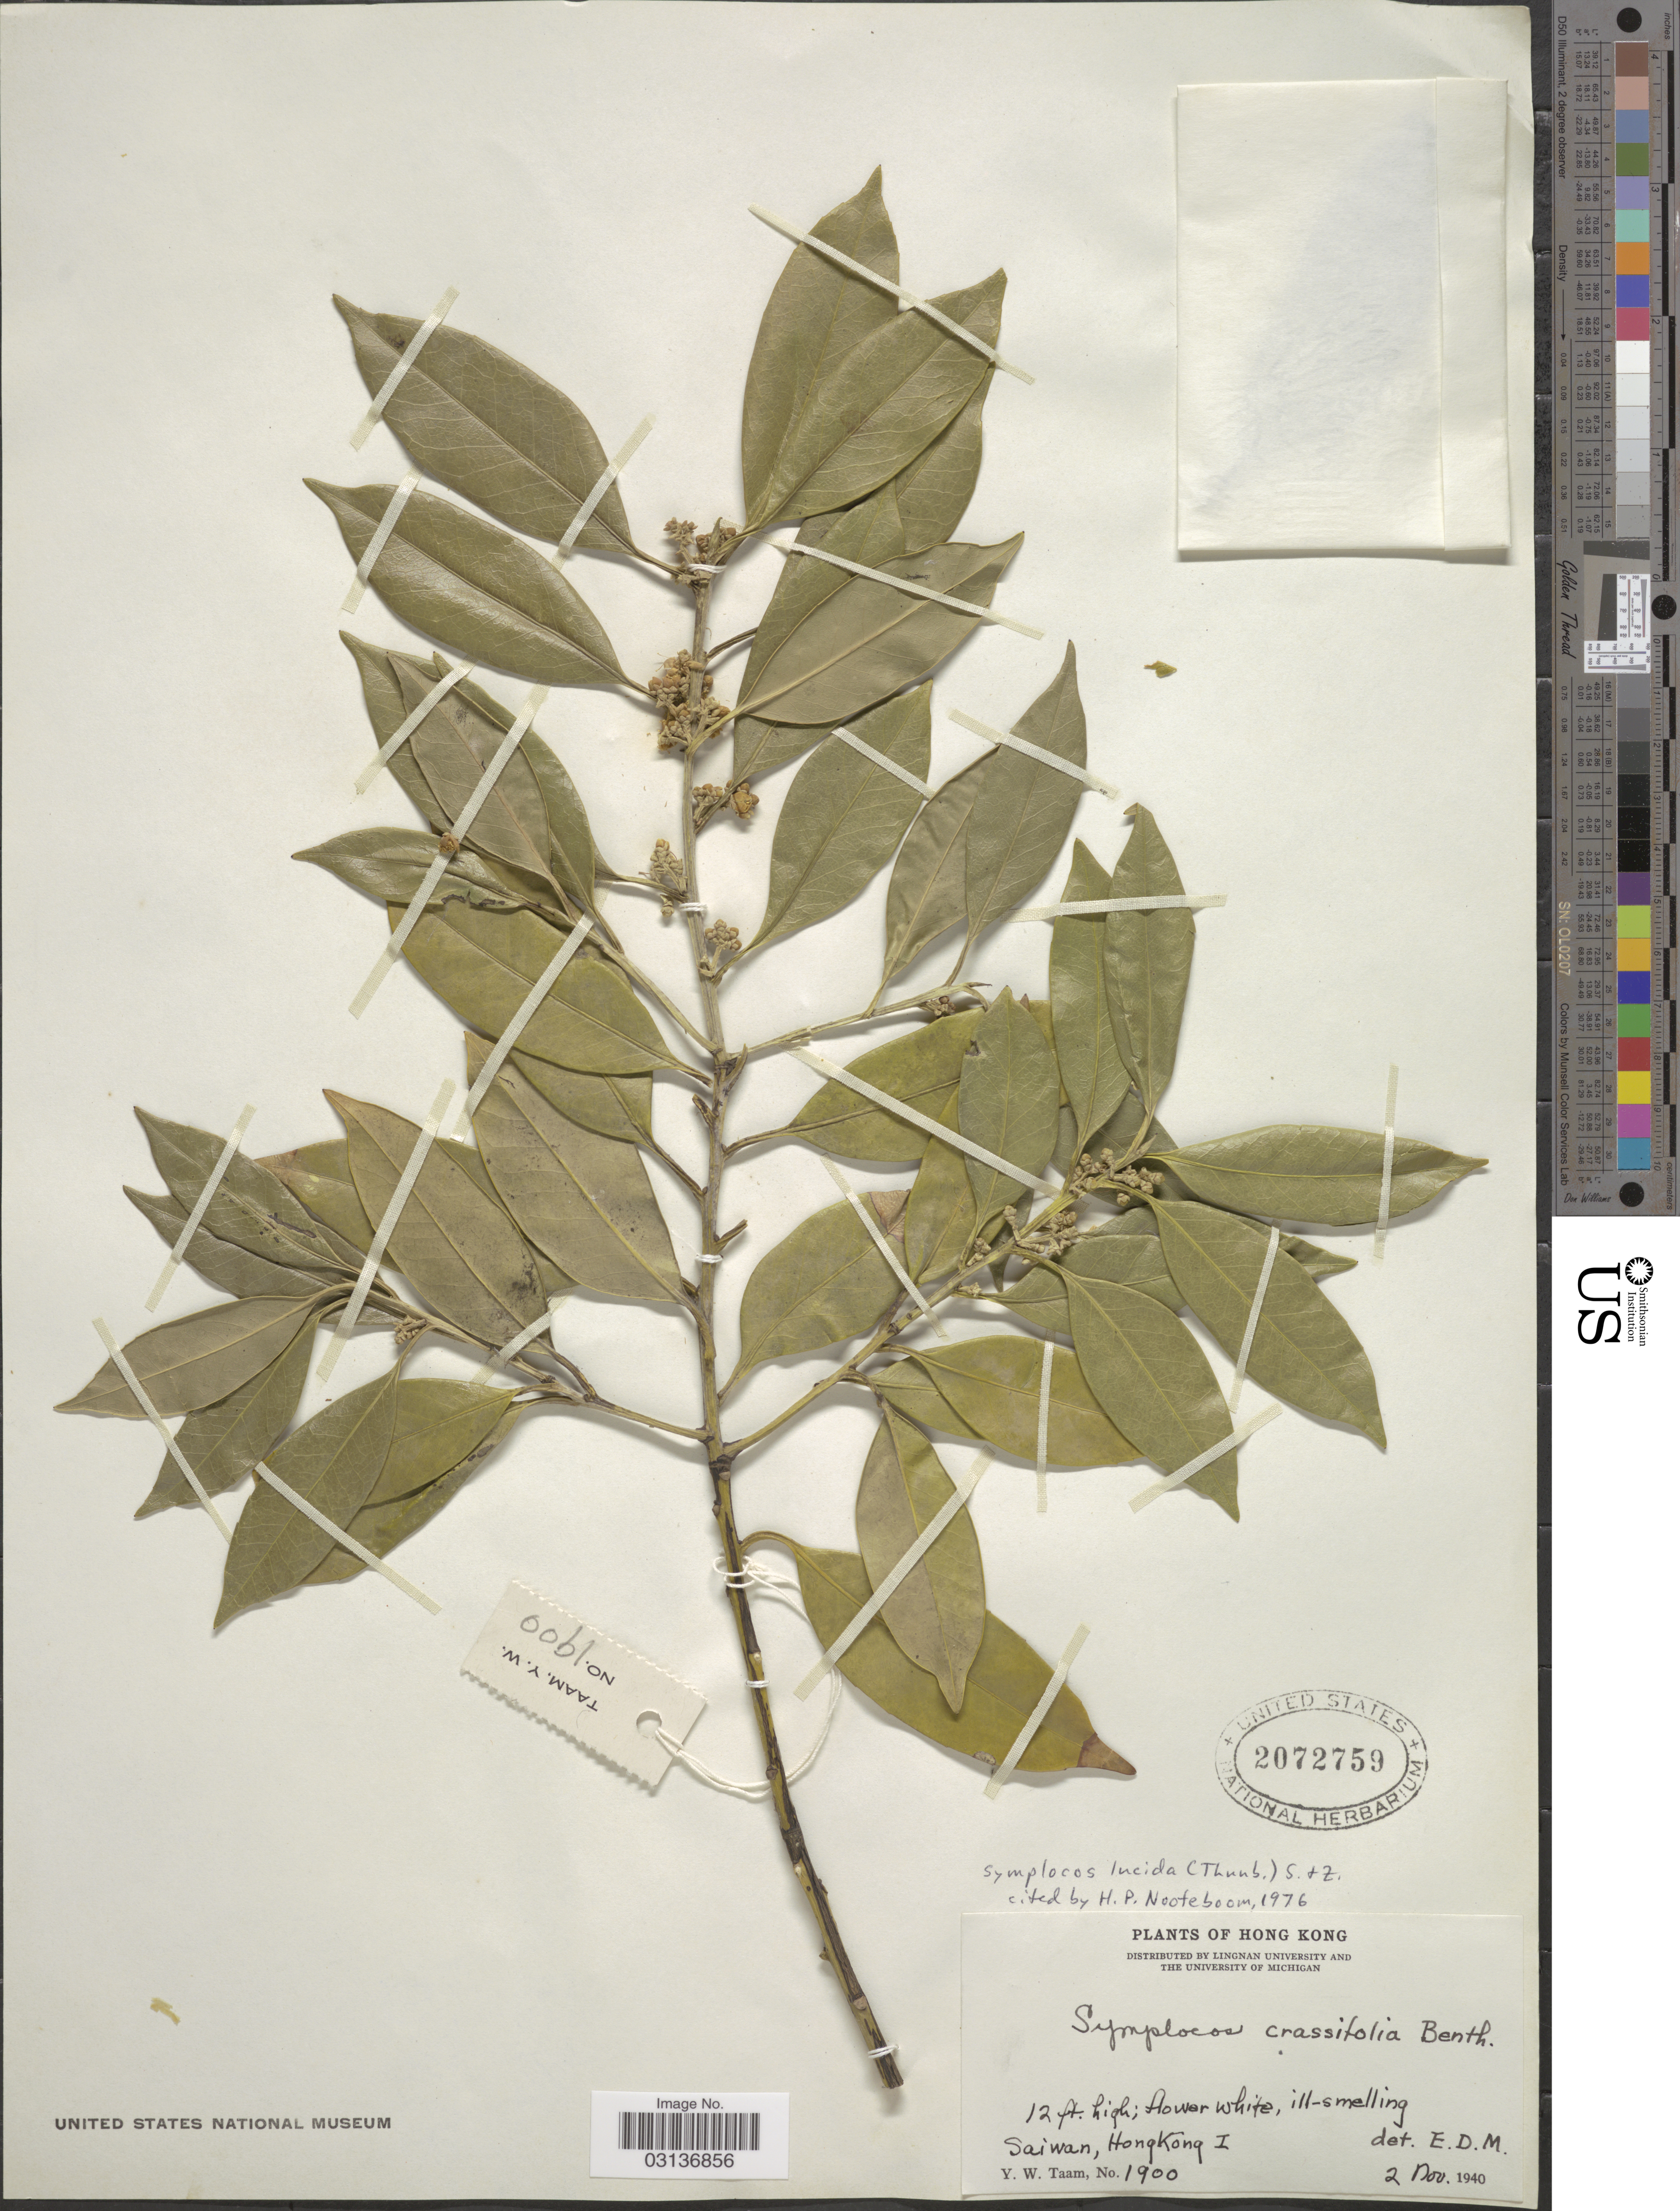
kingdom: Plantae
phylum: Tracheophyta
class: Magnoliopsida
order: Ericales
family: Symplocaceae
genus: Symplocos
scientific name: Symplocos lucida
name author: (Thurb.) Siebold & Zucc.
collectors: Y. W. Taam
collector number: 1900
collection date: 1940-11-02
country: China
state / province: Hong Kong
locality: Saiwan, Hong Kong I.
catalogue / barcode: US 2072759